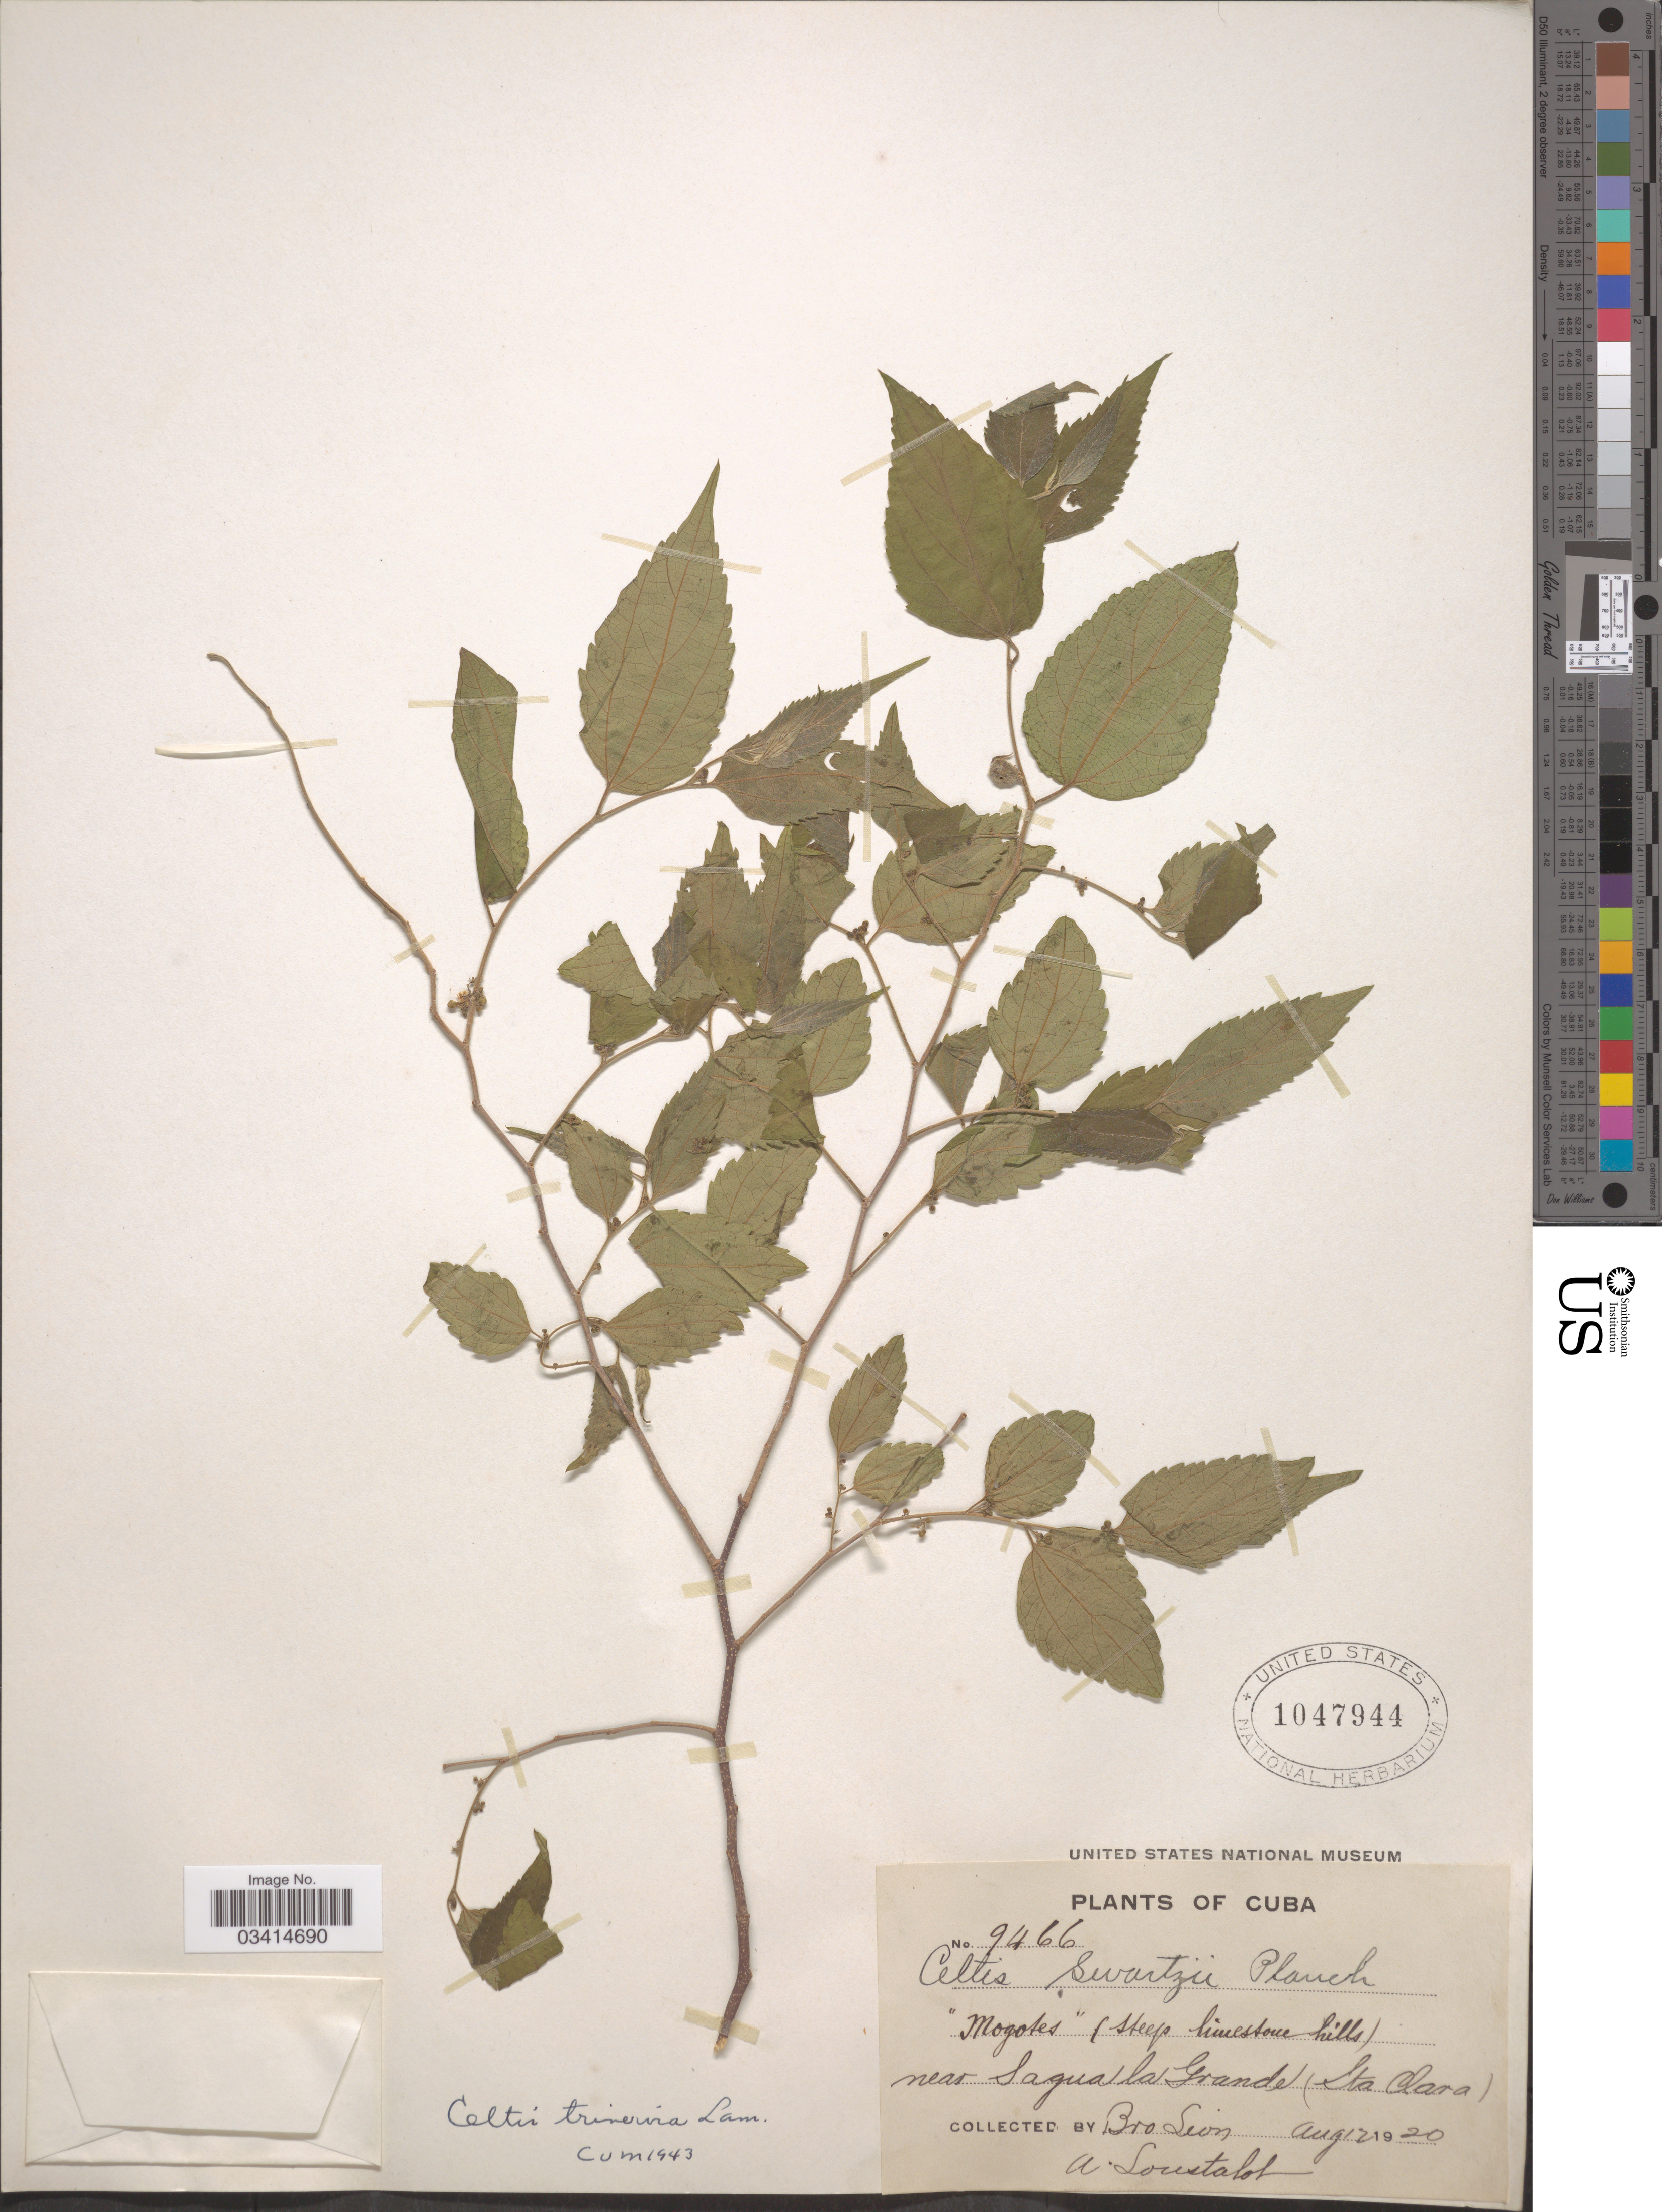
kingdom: Plantae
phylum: Tracheophyta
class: Magnoliopsida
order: Rosales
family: Cannabaceae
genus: Celtis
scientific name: Celtis trinervia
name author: Lam.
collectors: Bro. León & A. Soustalot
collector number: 9466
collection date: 1920-08-12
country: Cuba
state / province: Las Villas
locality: Near Sagua la Grande (Sta. Clara).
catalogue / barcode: US 1047944